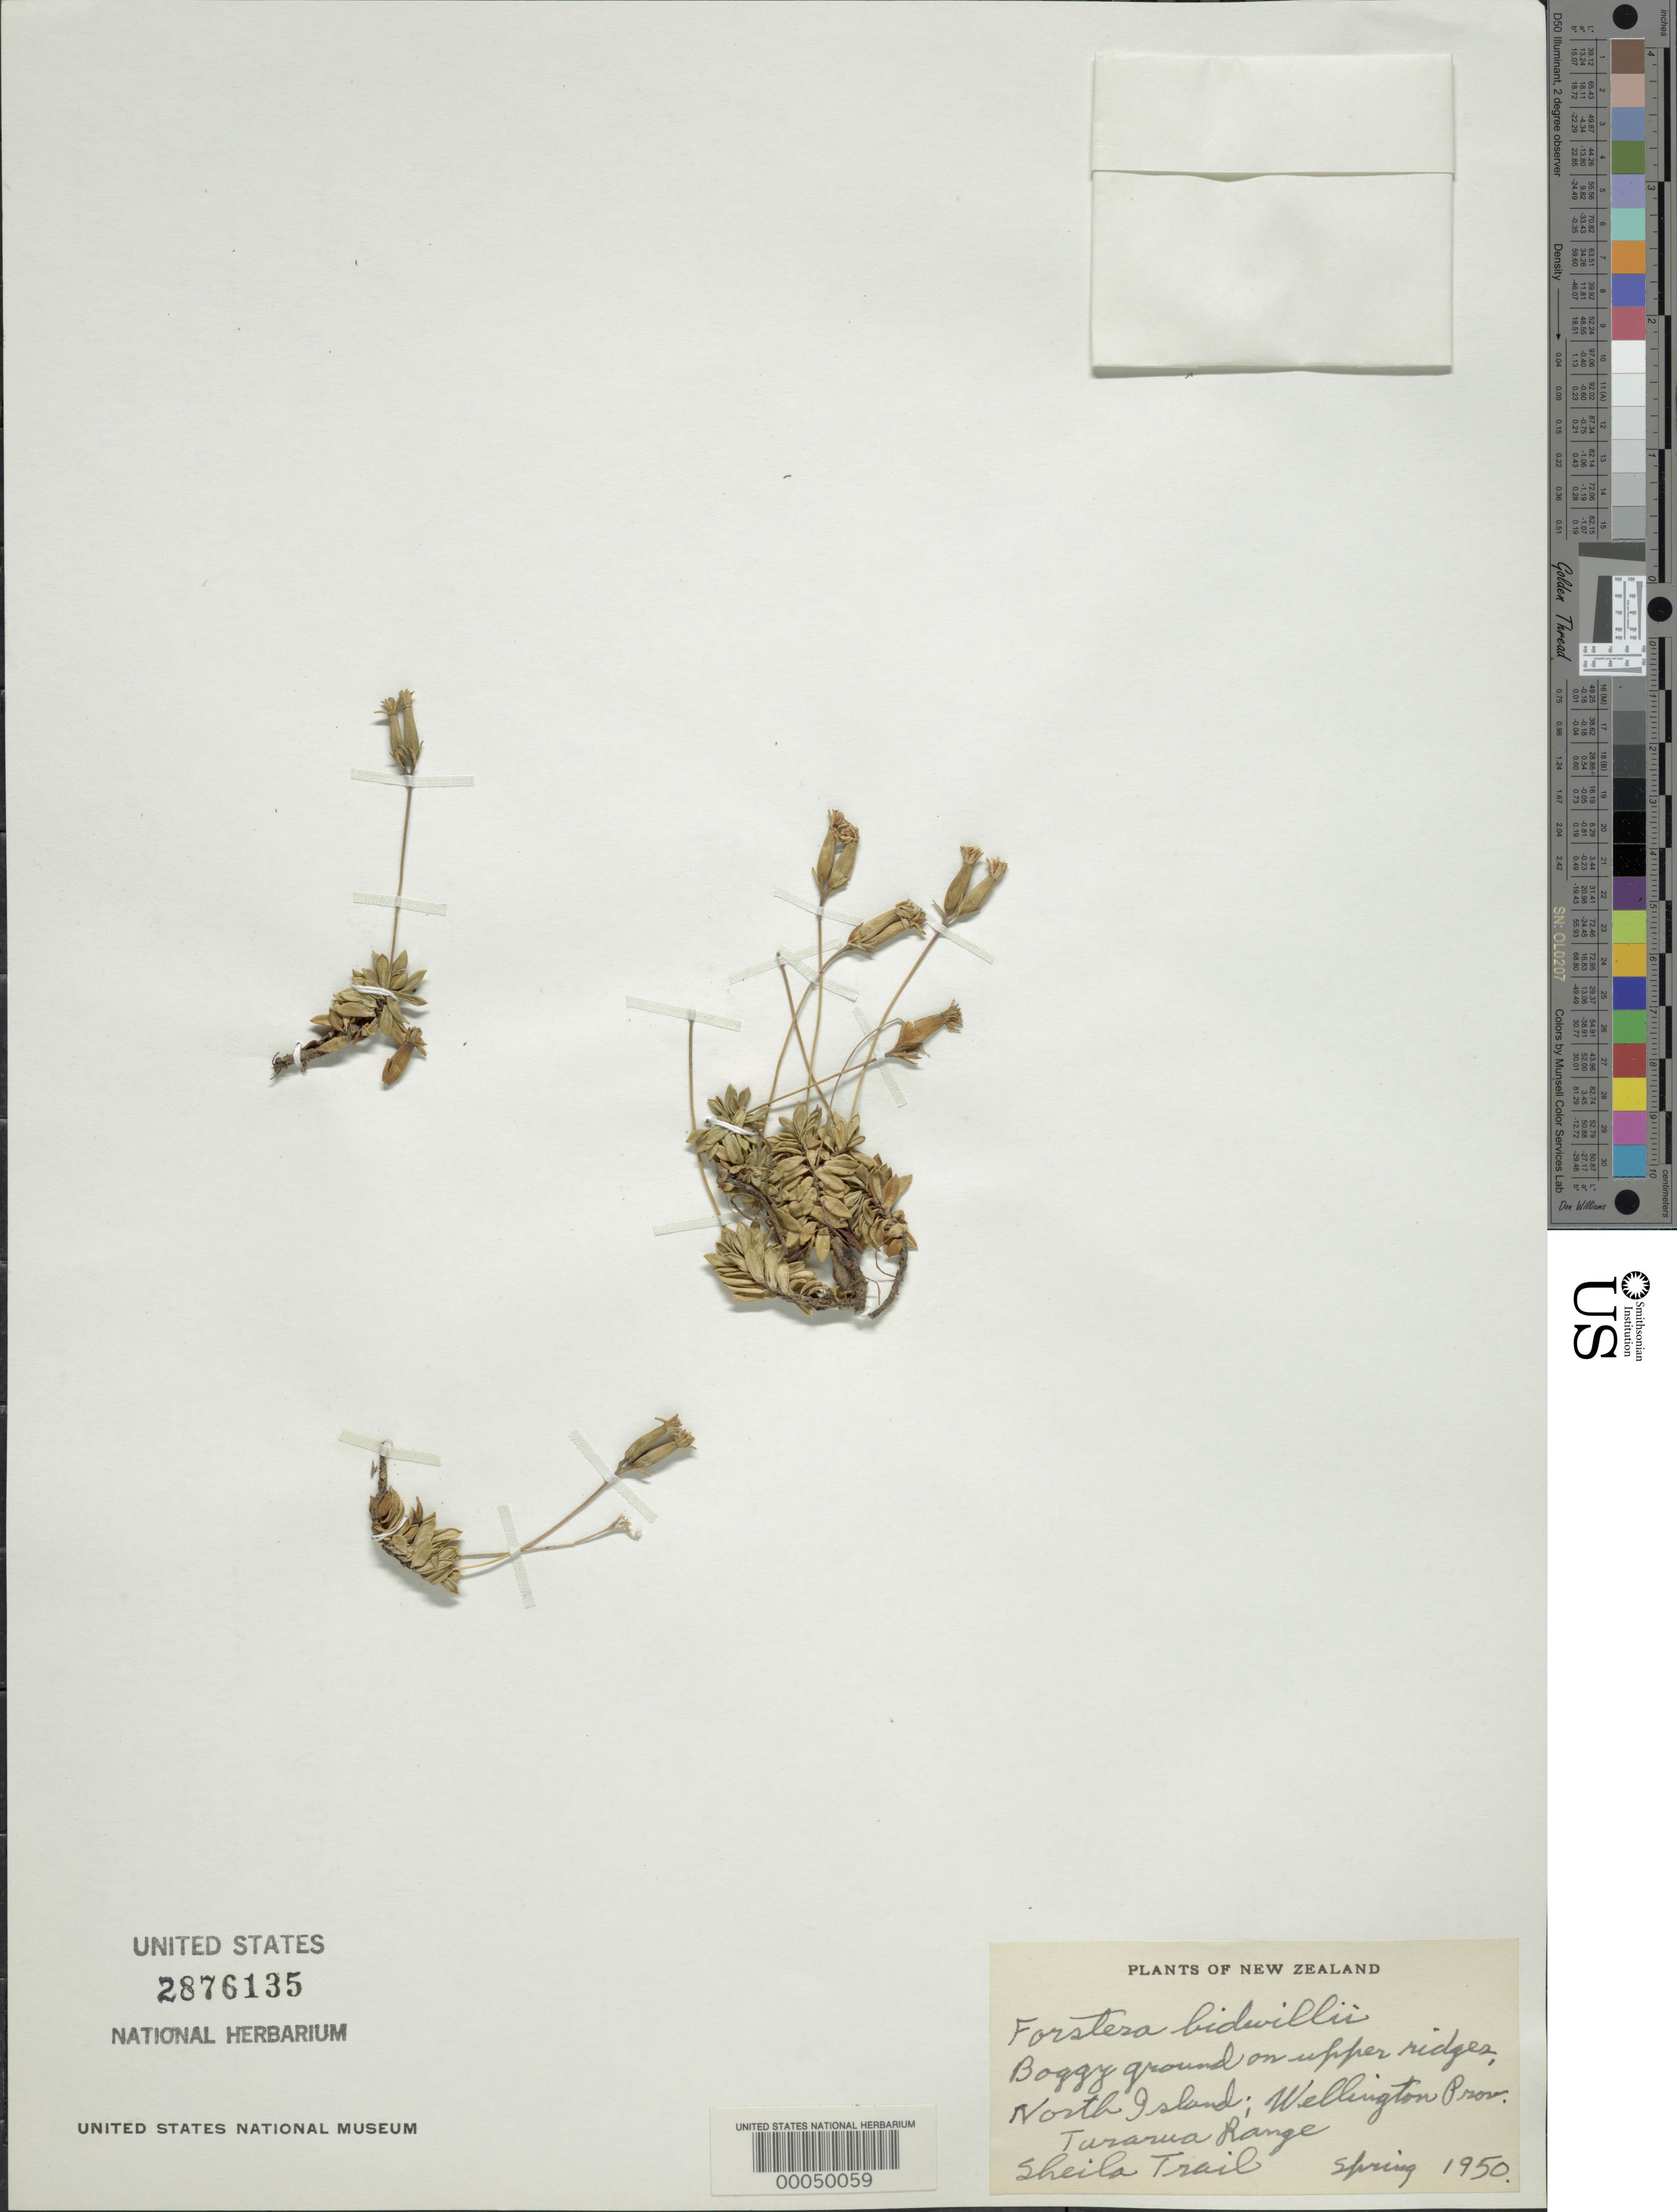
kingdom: Plantae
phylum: Tracheophyta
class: Magnoliopsida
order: Asterales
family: Stylidiaceae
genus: Forstera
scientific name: Forstera bidwillii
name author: Hook. f.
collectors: S. Trail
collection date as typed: Spring 1950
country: New Zealand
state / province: Wellington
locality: North Island. Turarua Range.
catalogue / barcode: US 2876135